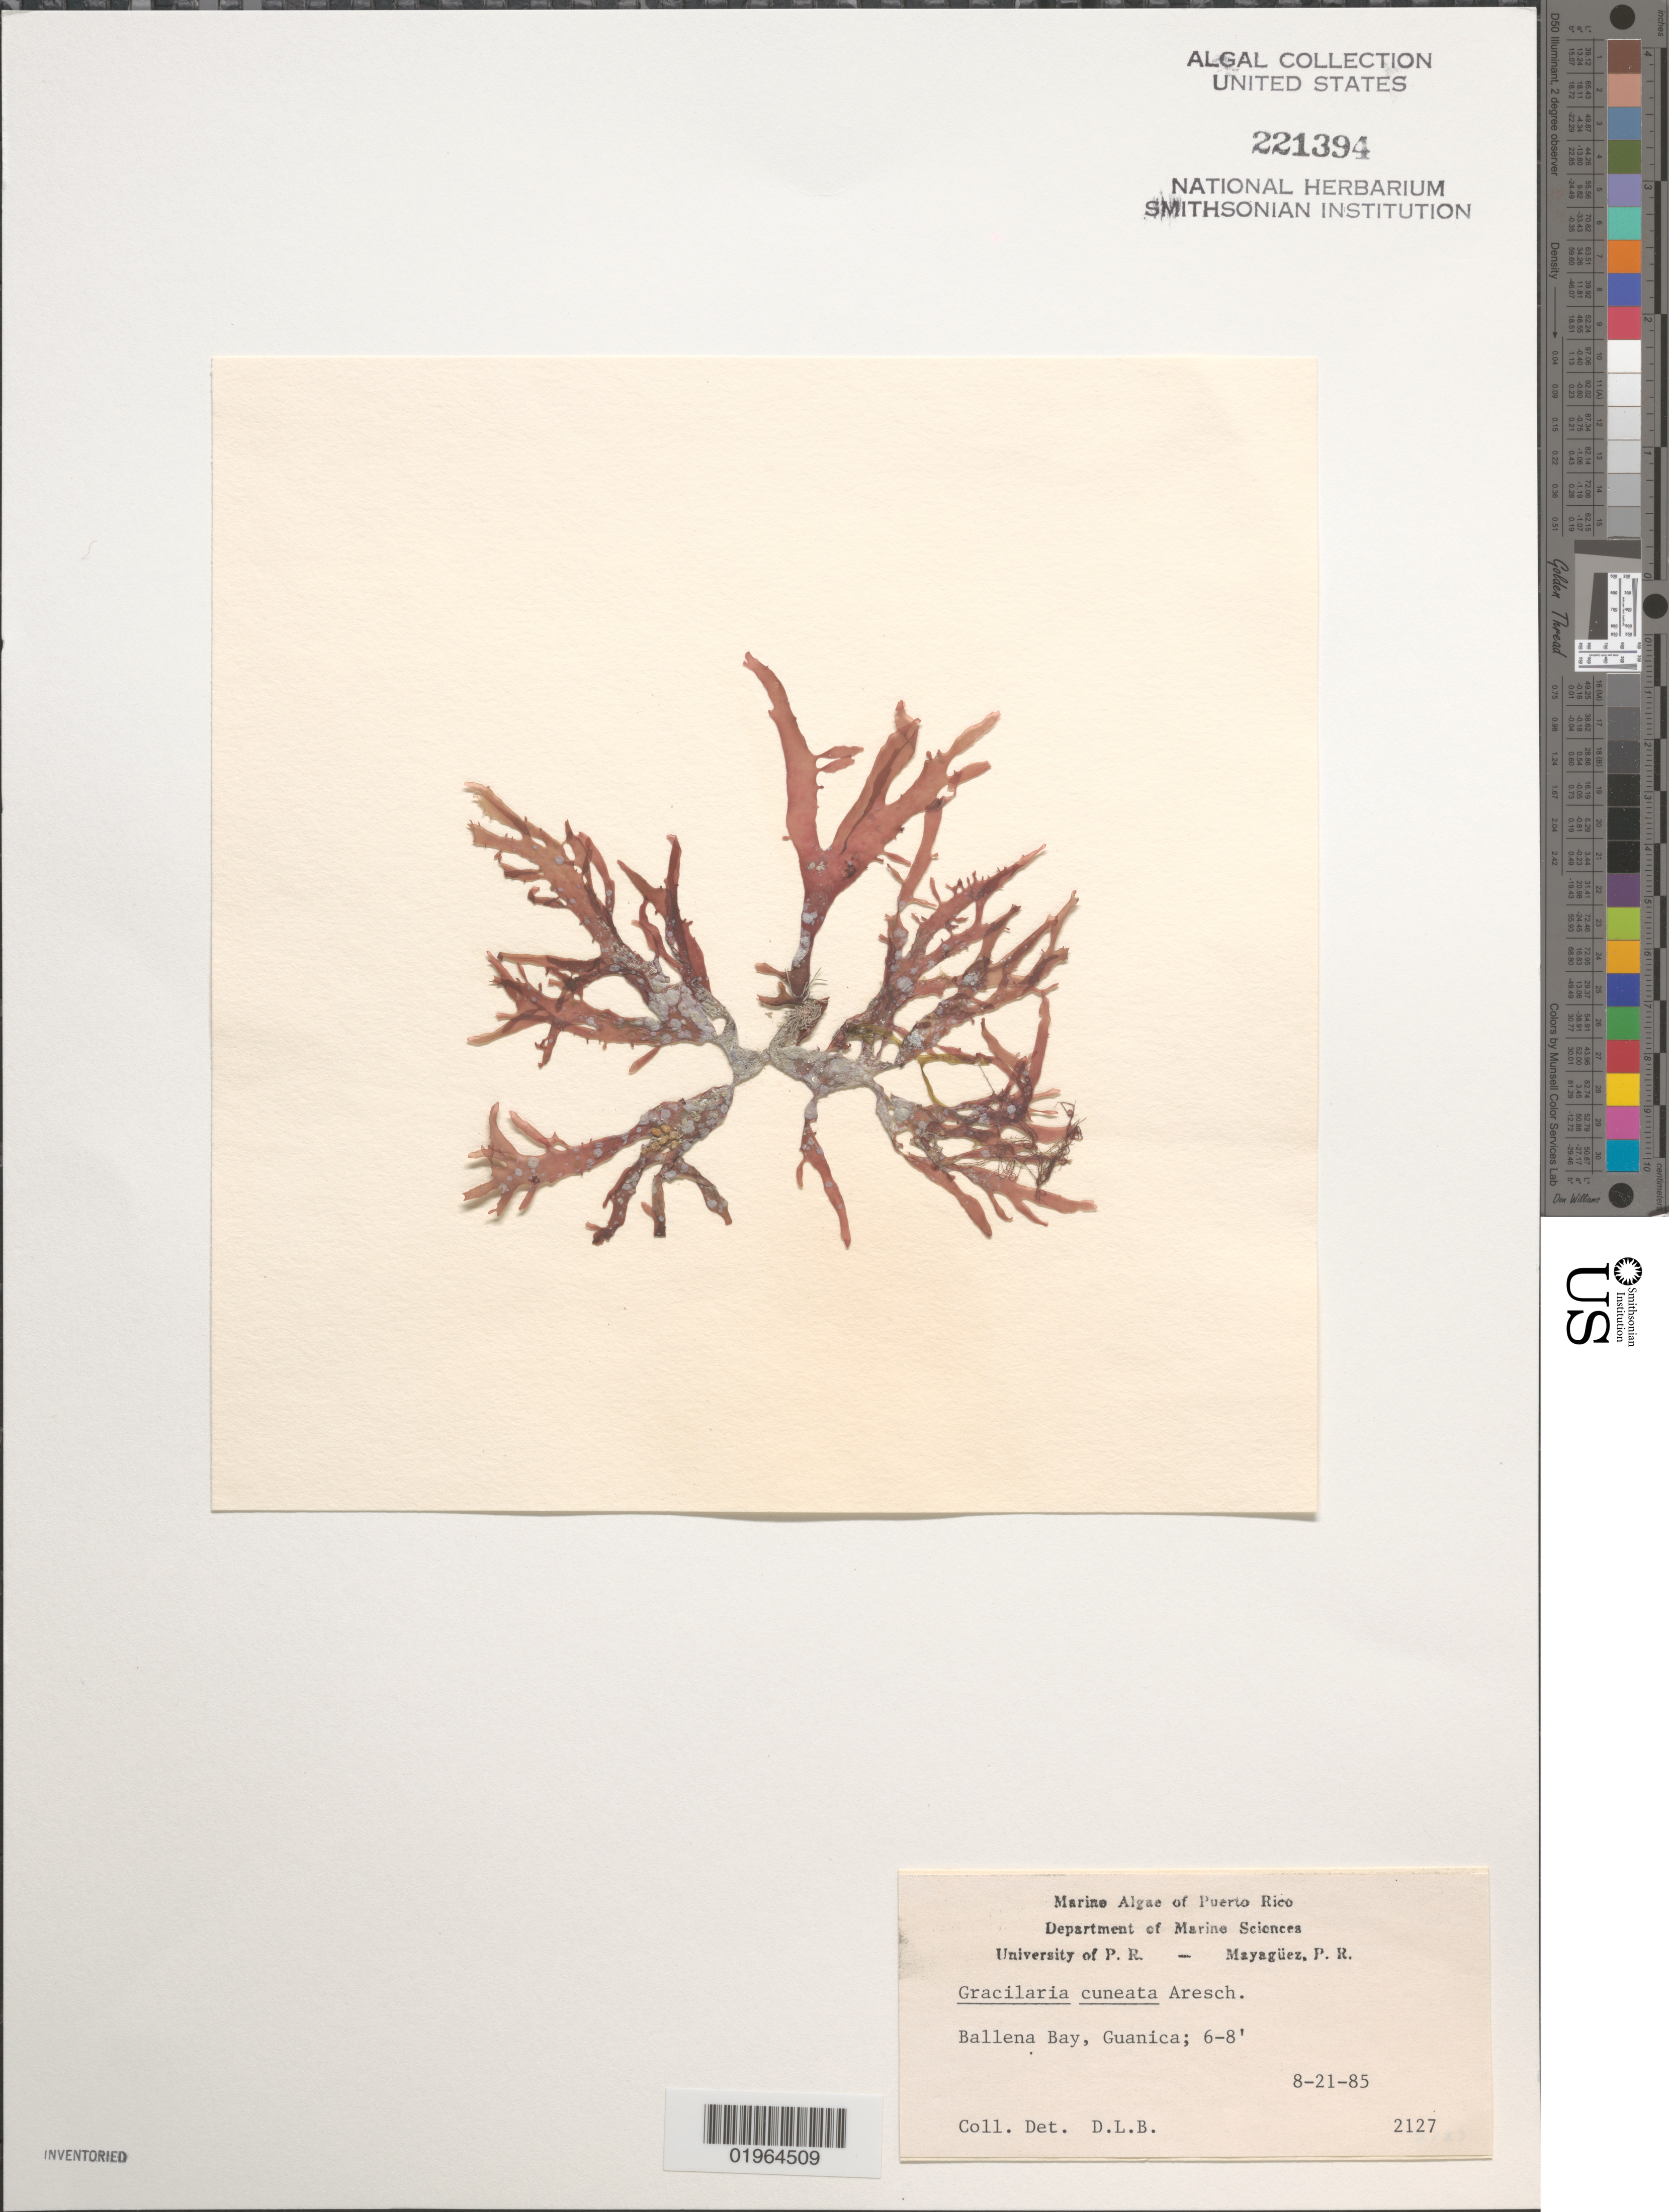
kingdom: Plantae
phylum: Rhodophyta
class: Florideophyceae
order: Gracilariales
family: Gracilariaceae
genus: Gracilaria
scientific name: Gracilaria cearensis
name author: (A.B. Joly & F.C. Pinheiro in A.B. Joly et al.) A.B. Joly & F.C. Pinheiro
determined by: Ballantine, D. L.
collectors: D.L. Ballantine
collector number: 2127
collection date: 1985-08-21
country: Puerto Rico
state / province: Guanica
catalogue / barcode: US 221394